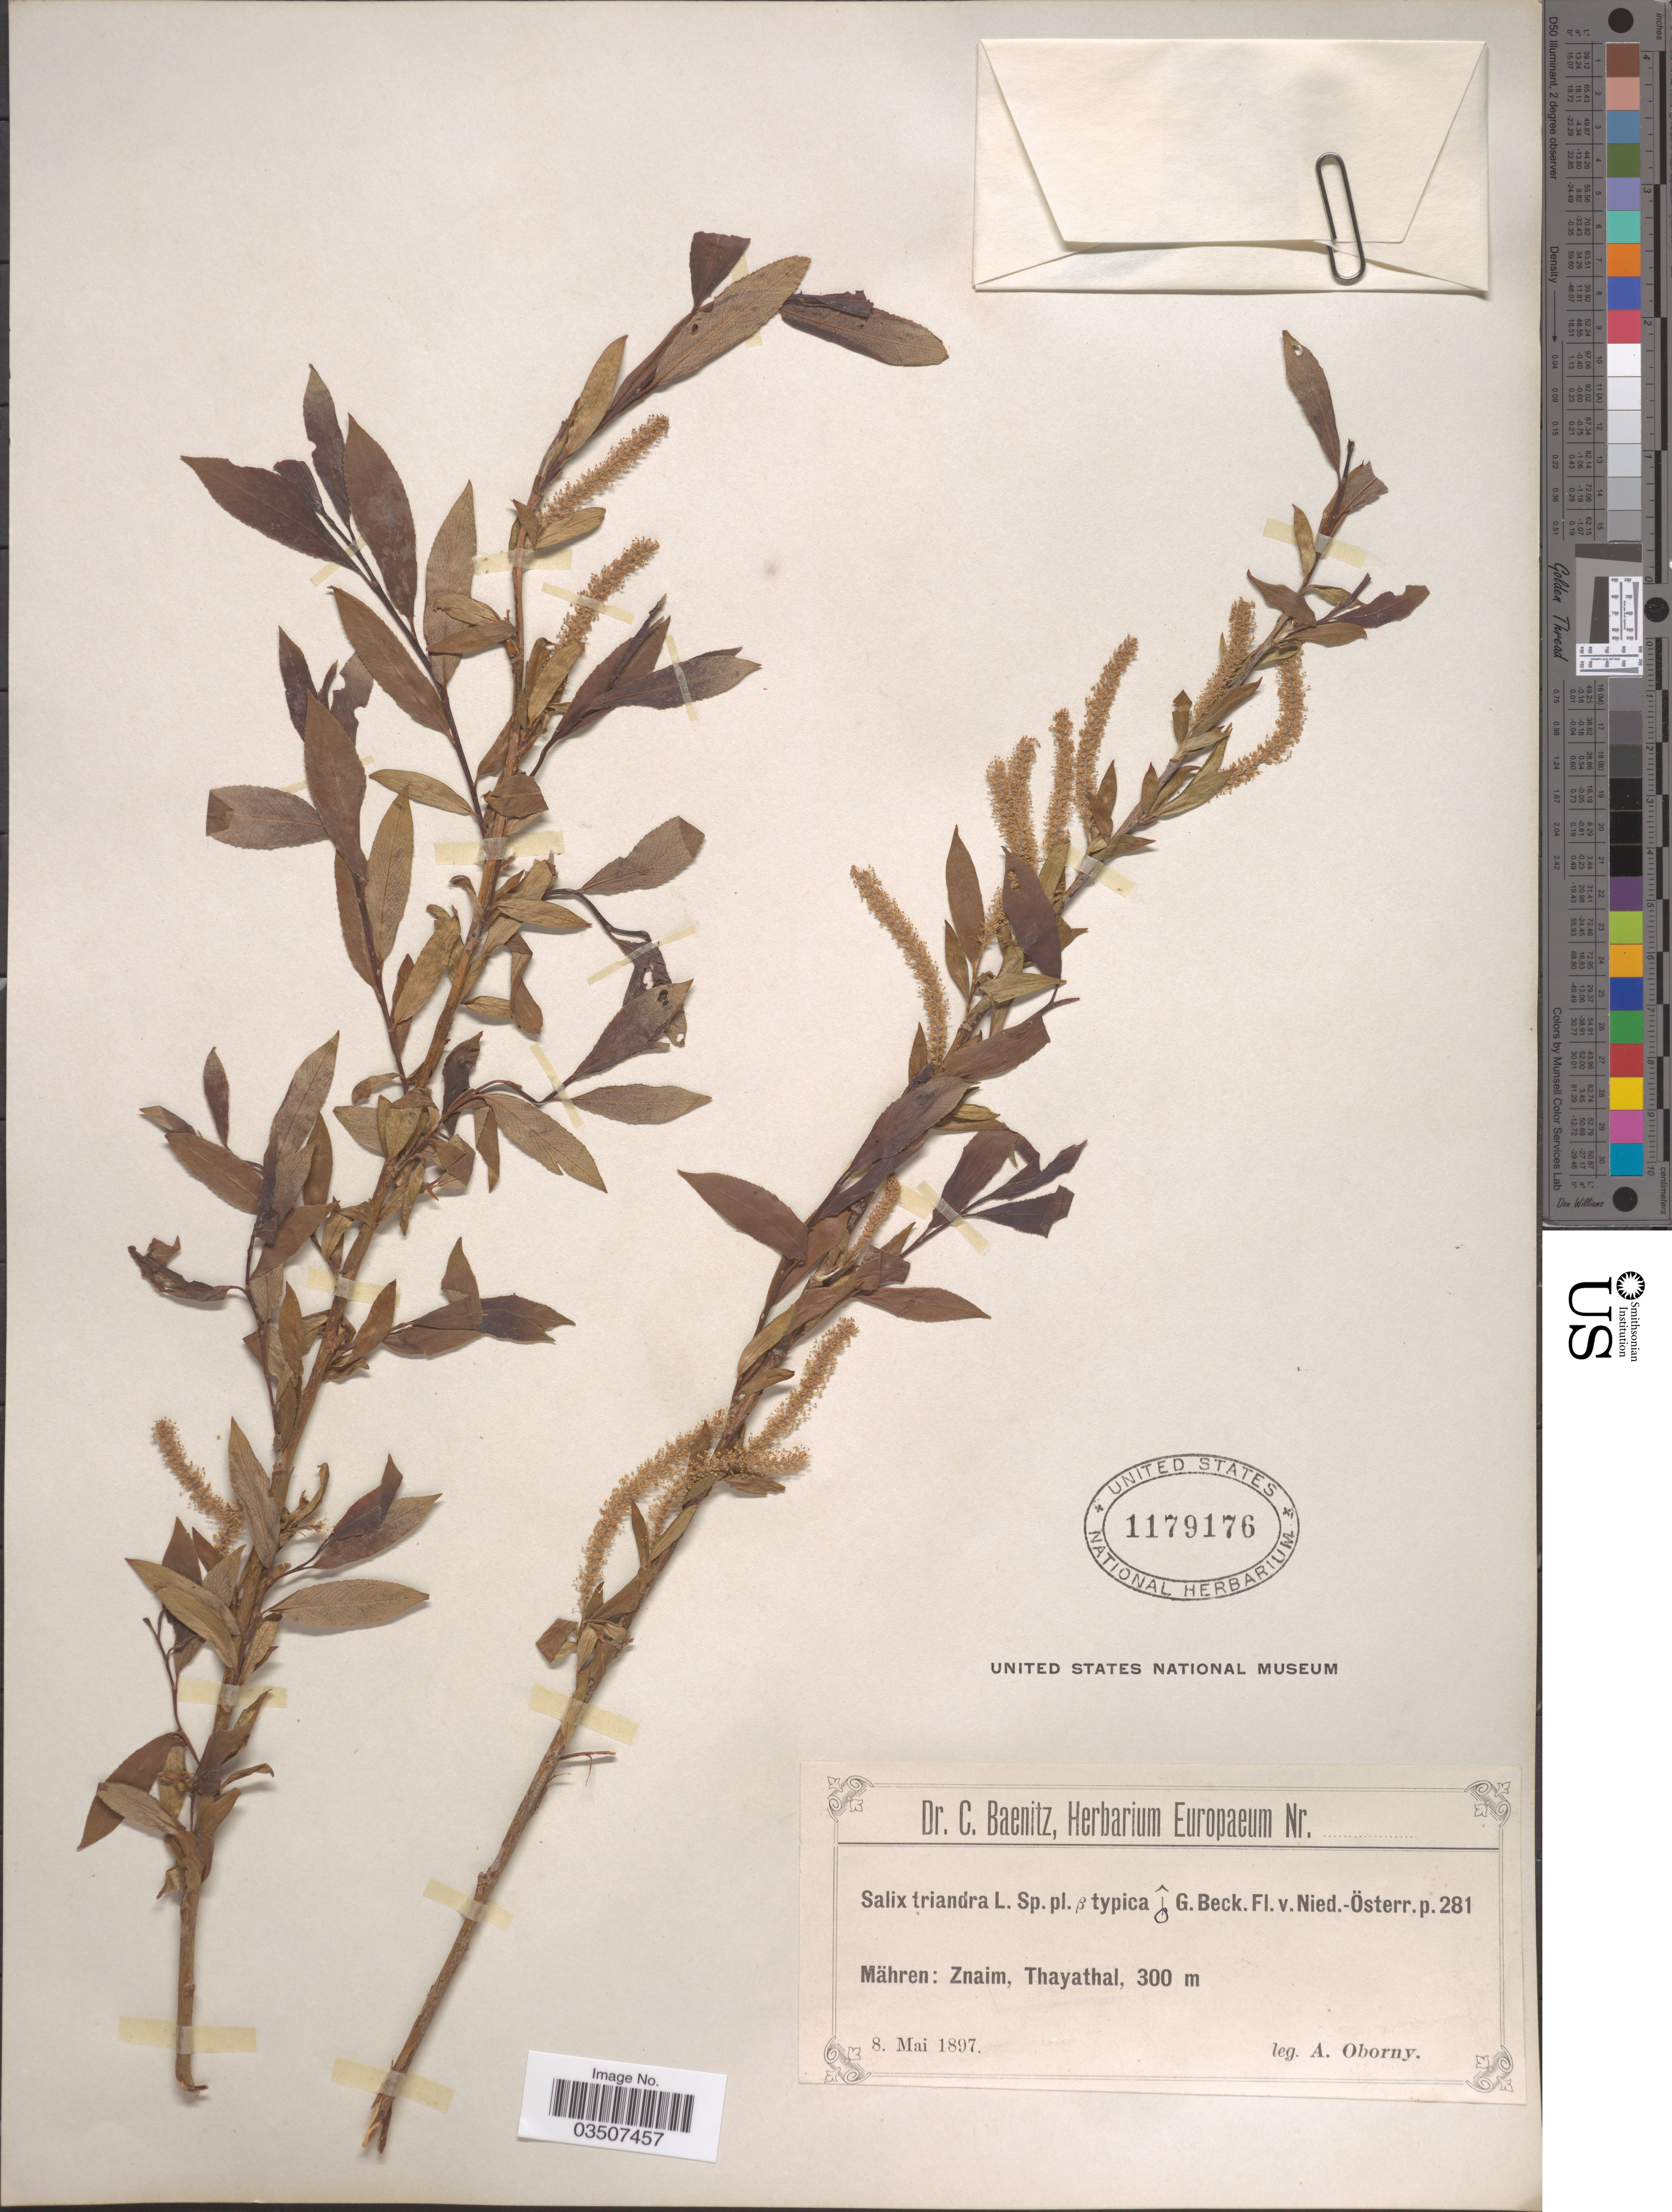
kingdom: Plantae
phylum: Tracheophyta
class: Magnoliopsida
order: Malpighiales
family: Salicaceae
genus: Salix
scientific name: Salix triandra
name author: L.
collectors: A. Oborny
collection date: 1897-05-08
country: Czechia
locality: Mähren: Znaim, Thayathal.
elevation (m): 300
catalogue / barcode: US 1179176